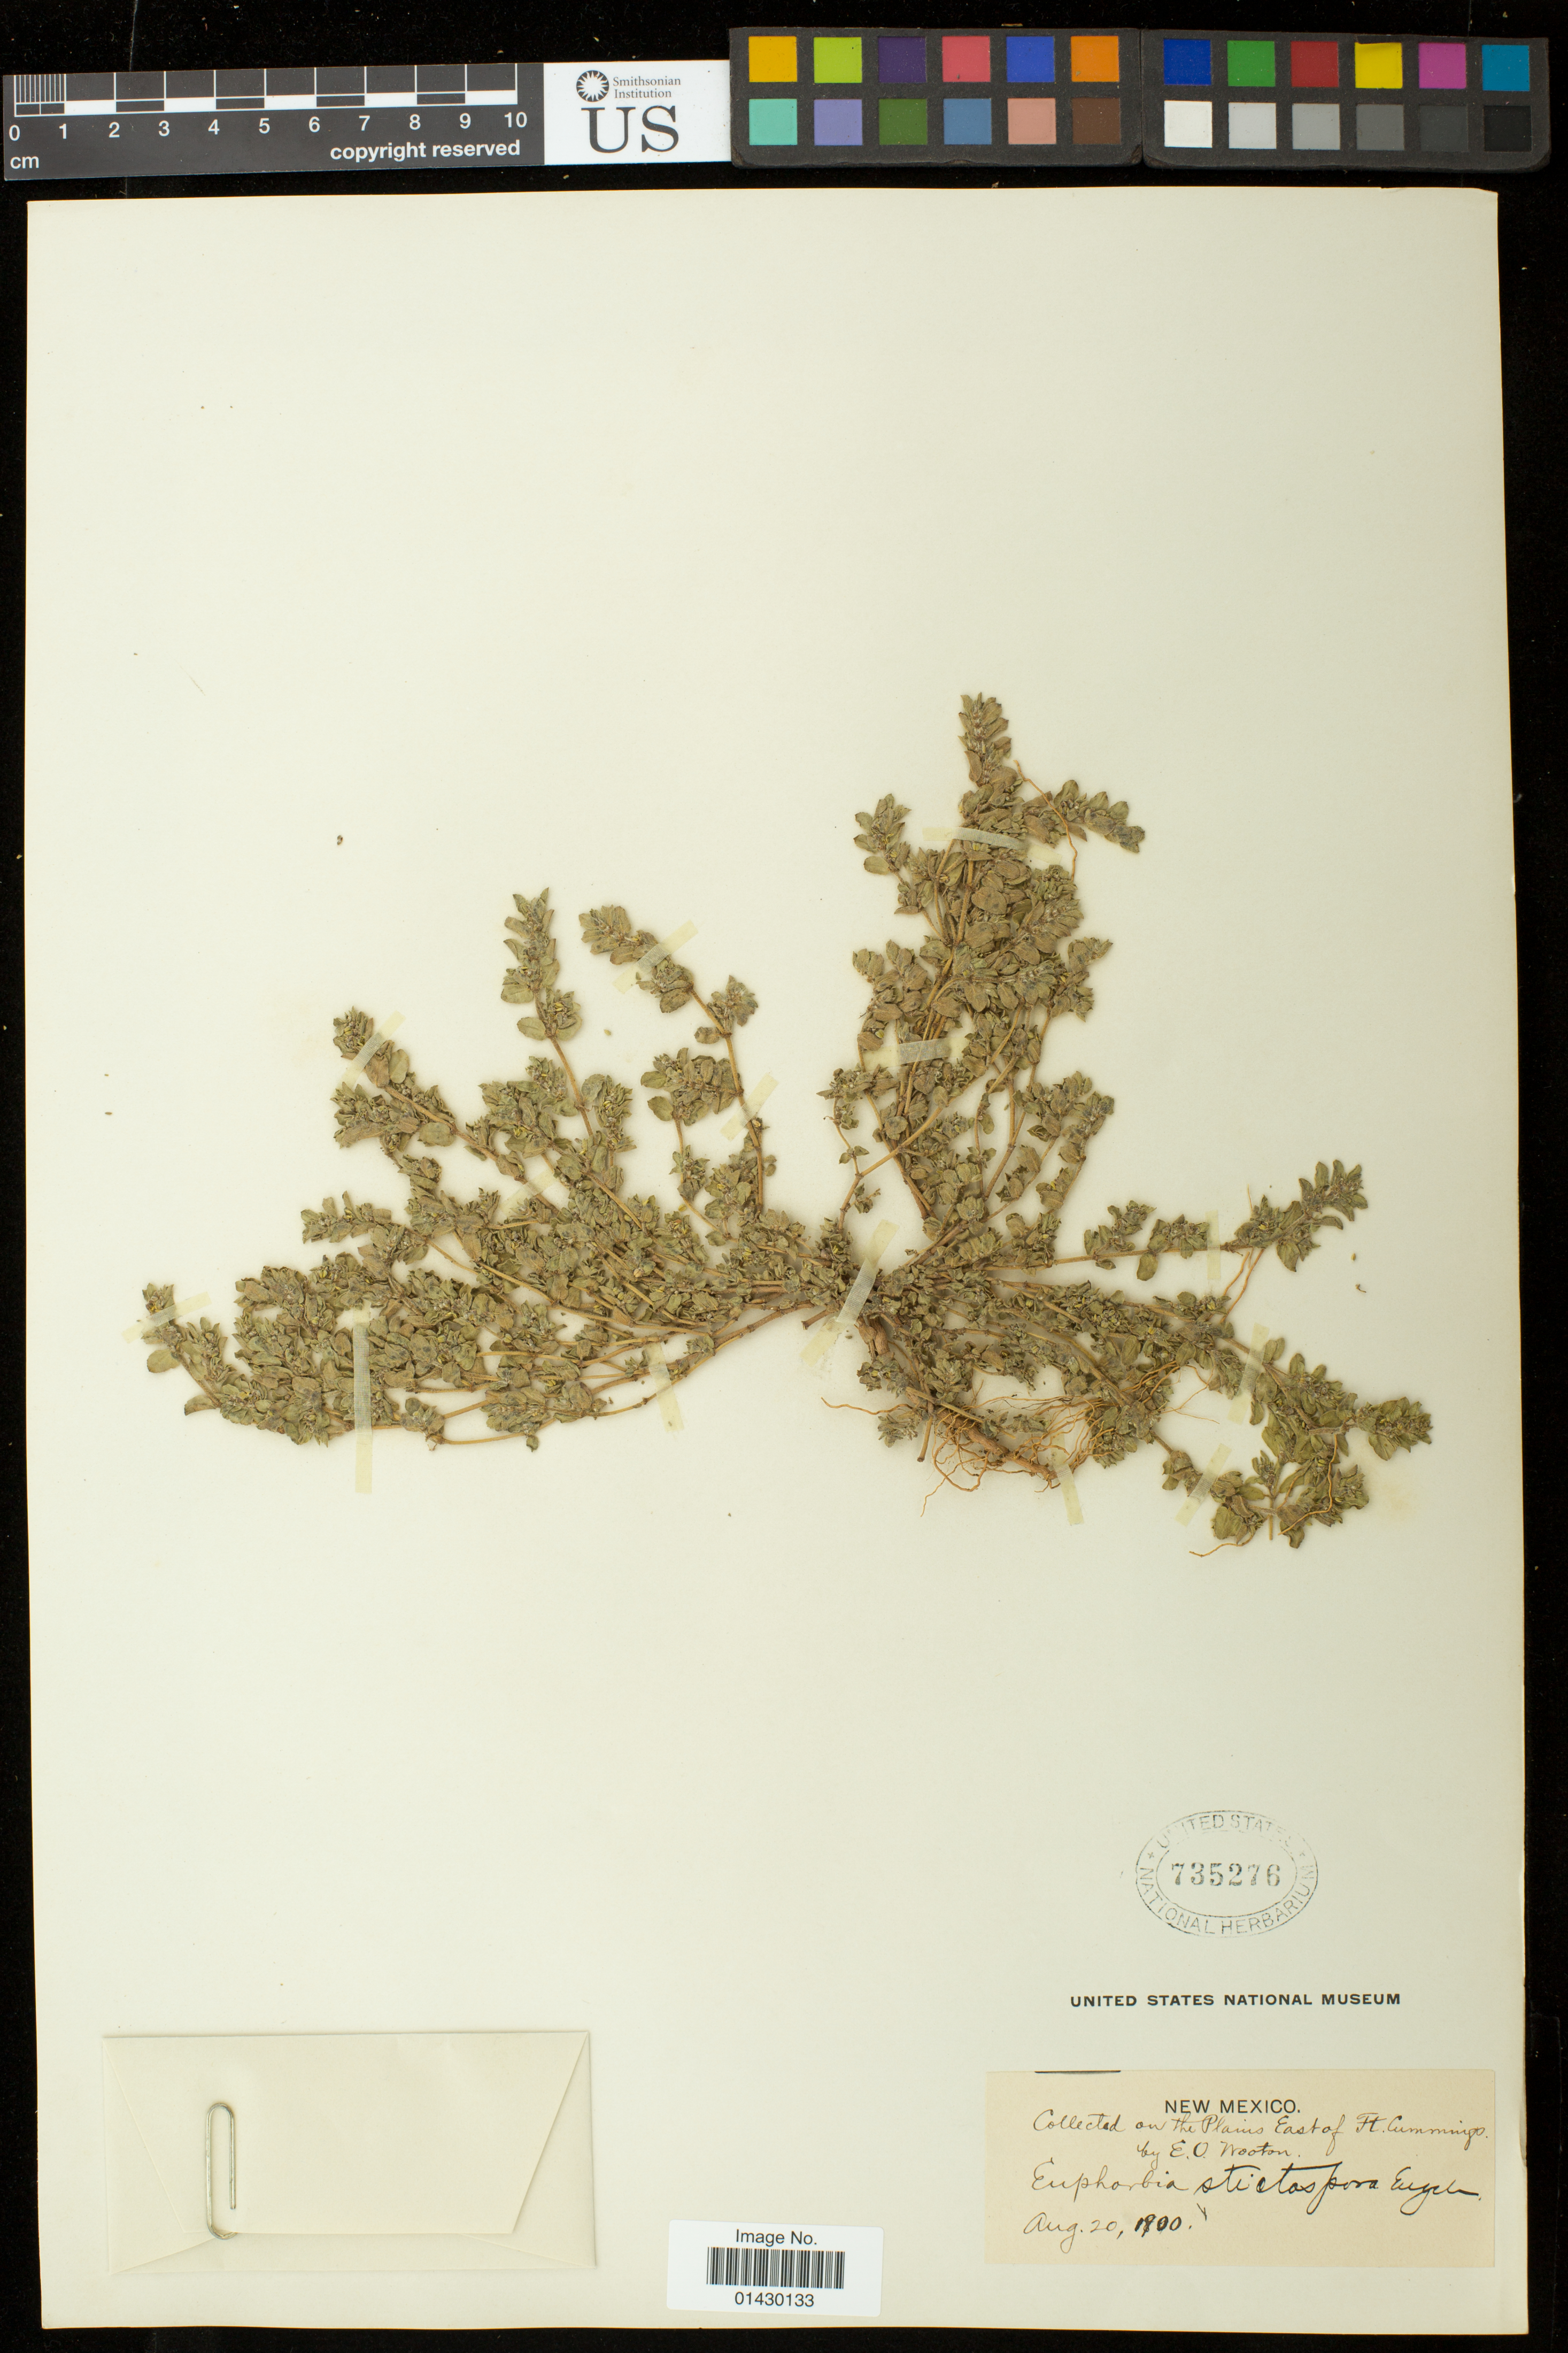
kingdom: Plantae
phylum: Tracheophyta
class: Magnoliopsida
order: Malpighiales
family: Euphorbiaceae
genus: Euphorbia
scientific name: Euphorbia stictospora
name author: Engelm.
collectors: E. O. Wooton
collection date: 1900-08-20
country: United States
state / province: New Mexico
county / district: Luna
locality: On the plains East of Ft. Cummings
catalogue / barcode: US 735276